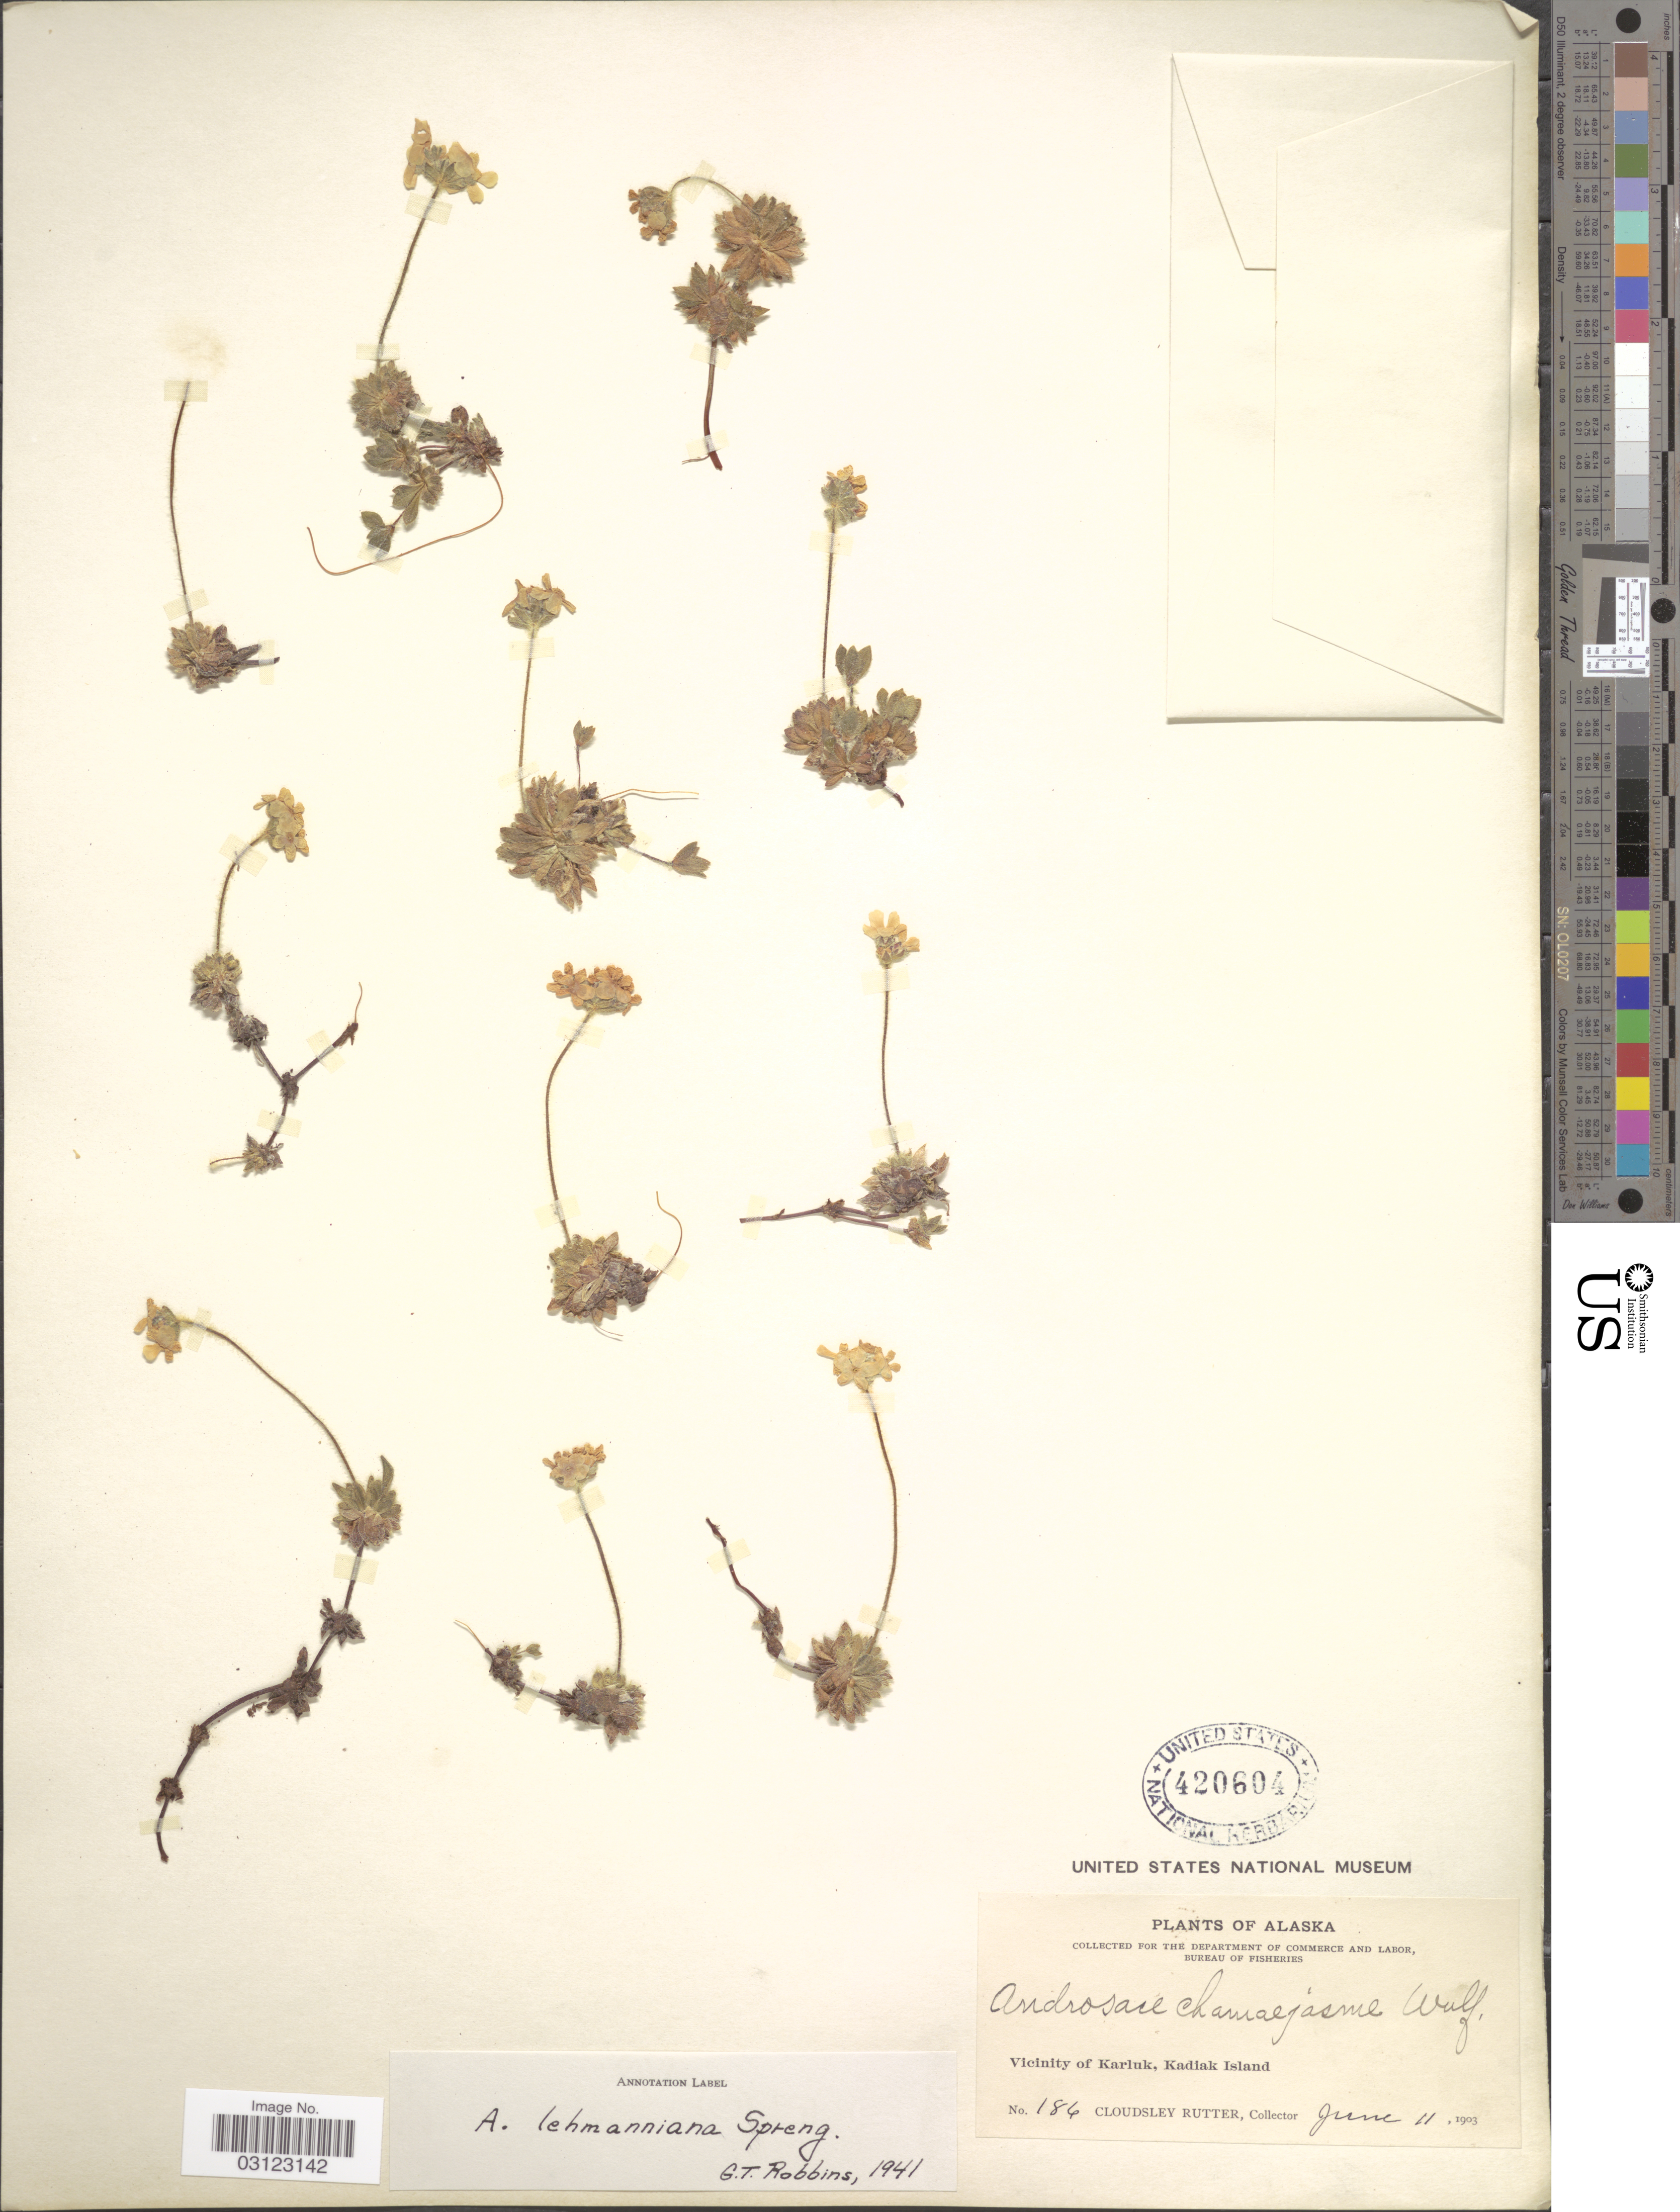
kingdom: Plantae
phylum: Tracheophyta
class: Magnoliopsida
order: Ericales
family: Primulaceae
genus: Androsace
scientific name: Androsace lehmanniana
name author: Spreng.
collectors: C. Rutter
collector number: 186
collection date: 1903-06-11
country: United States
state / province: Alaska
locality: Vicinity of Karluk, Kadiak Island.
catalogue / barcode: US 420604